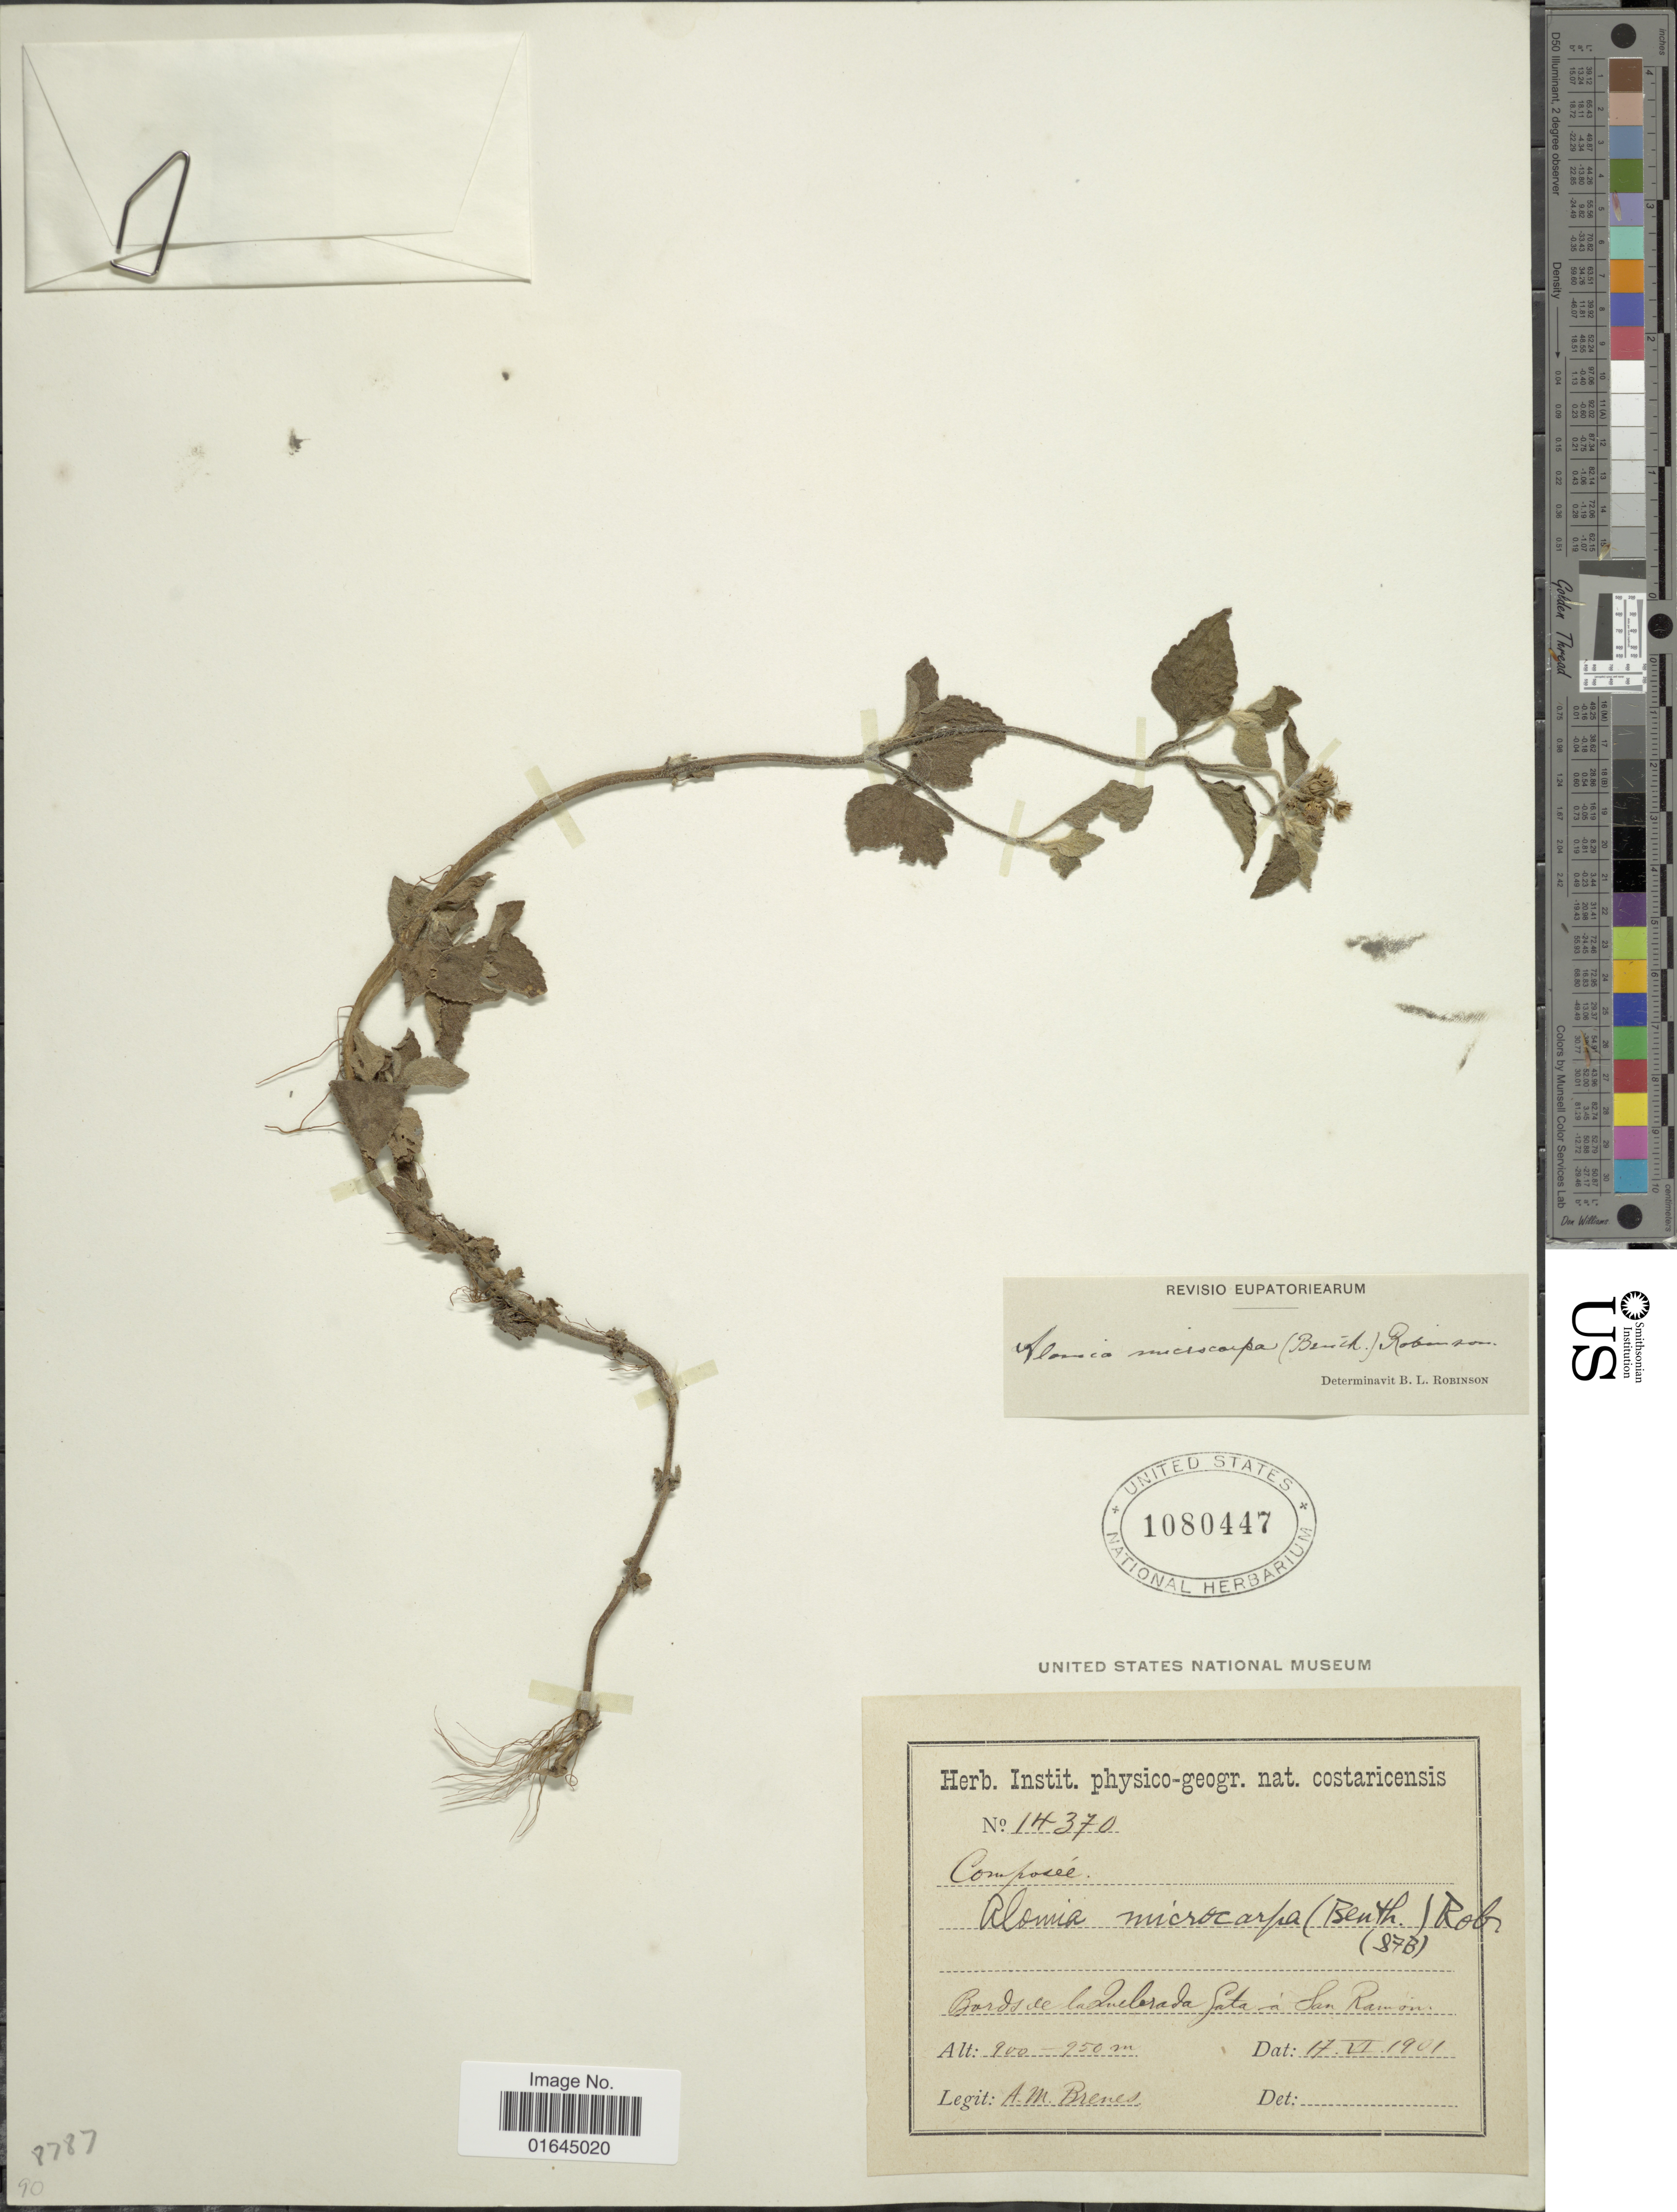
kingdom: Plantae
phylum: Tracheophyta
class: Magnoliopsida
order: Asterales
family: Asteraceae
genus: Ageratum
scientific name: Ageratum microcarpum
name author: (Benth. ex Oerst.) Hemsl.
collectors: A. Brenes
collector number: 14370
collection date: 1901-06-17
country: Costa Rica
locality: Bords de laduelerada Sata á San Ramón.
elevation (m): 900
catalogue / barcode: US 1080447